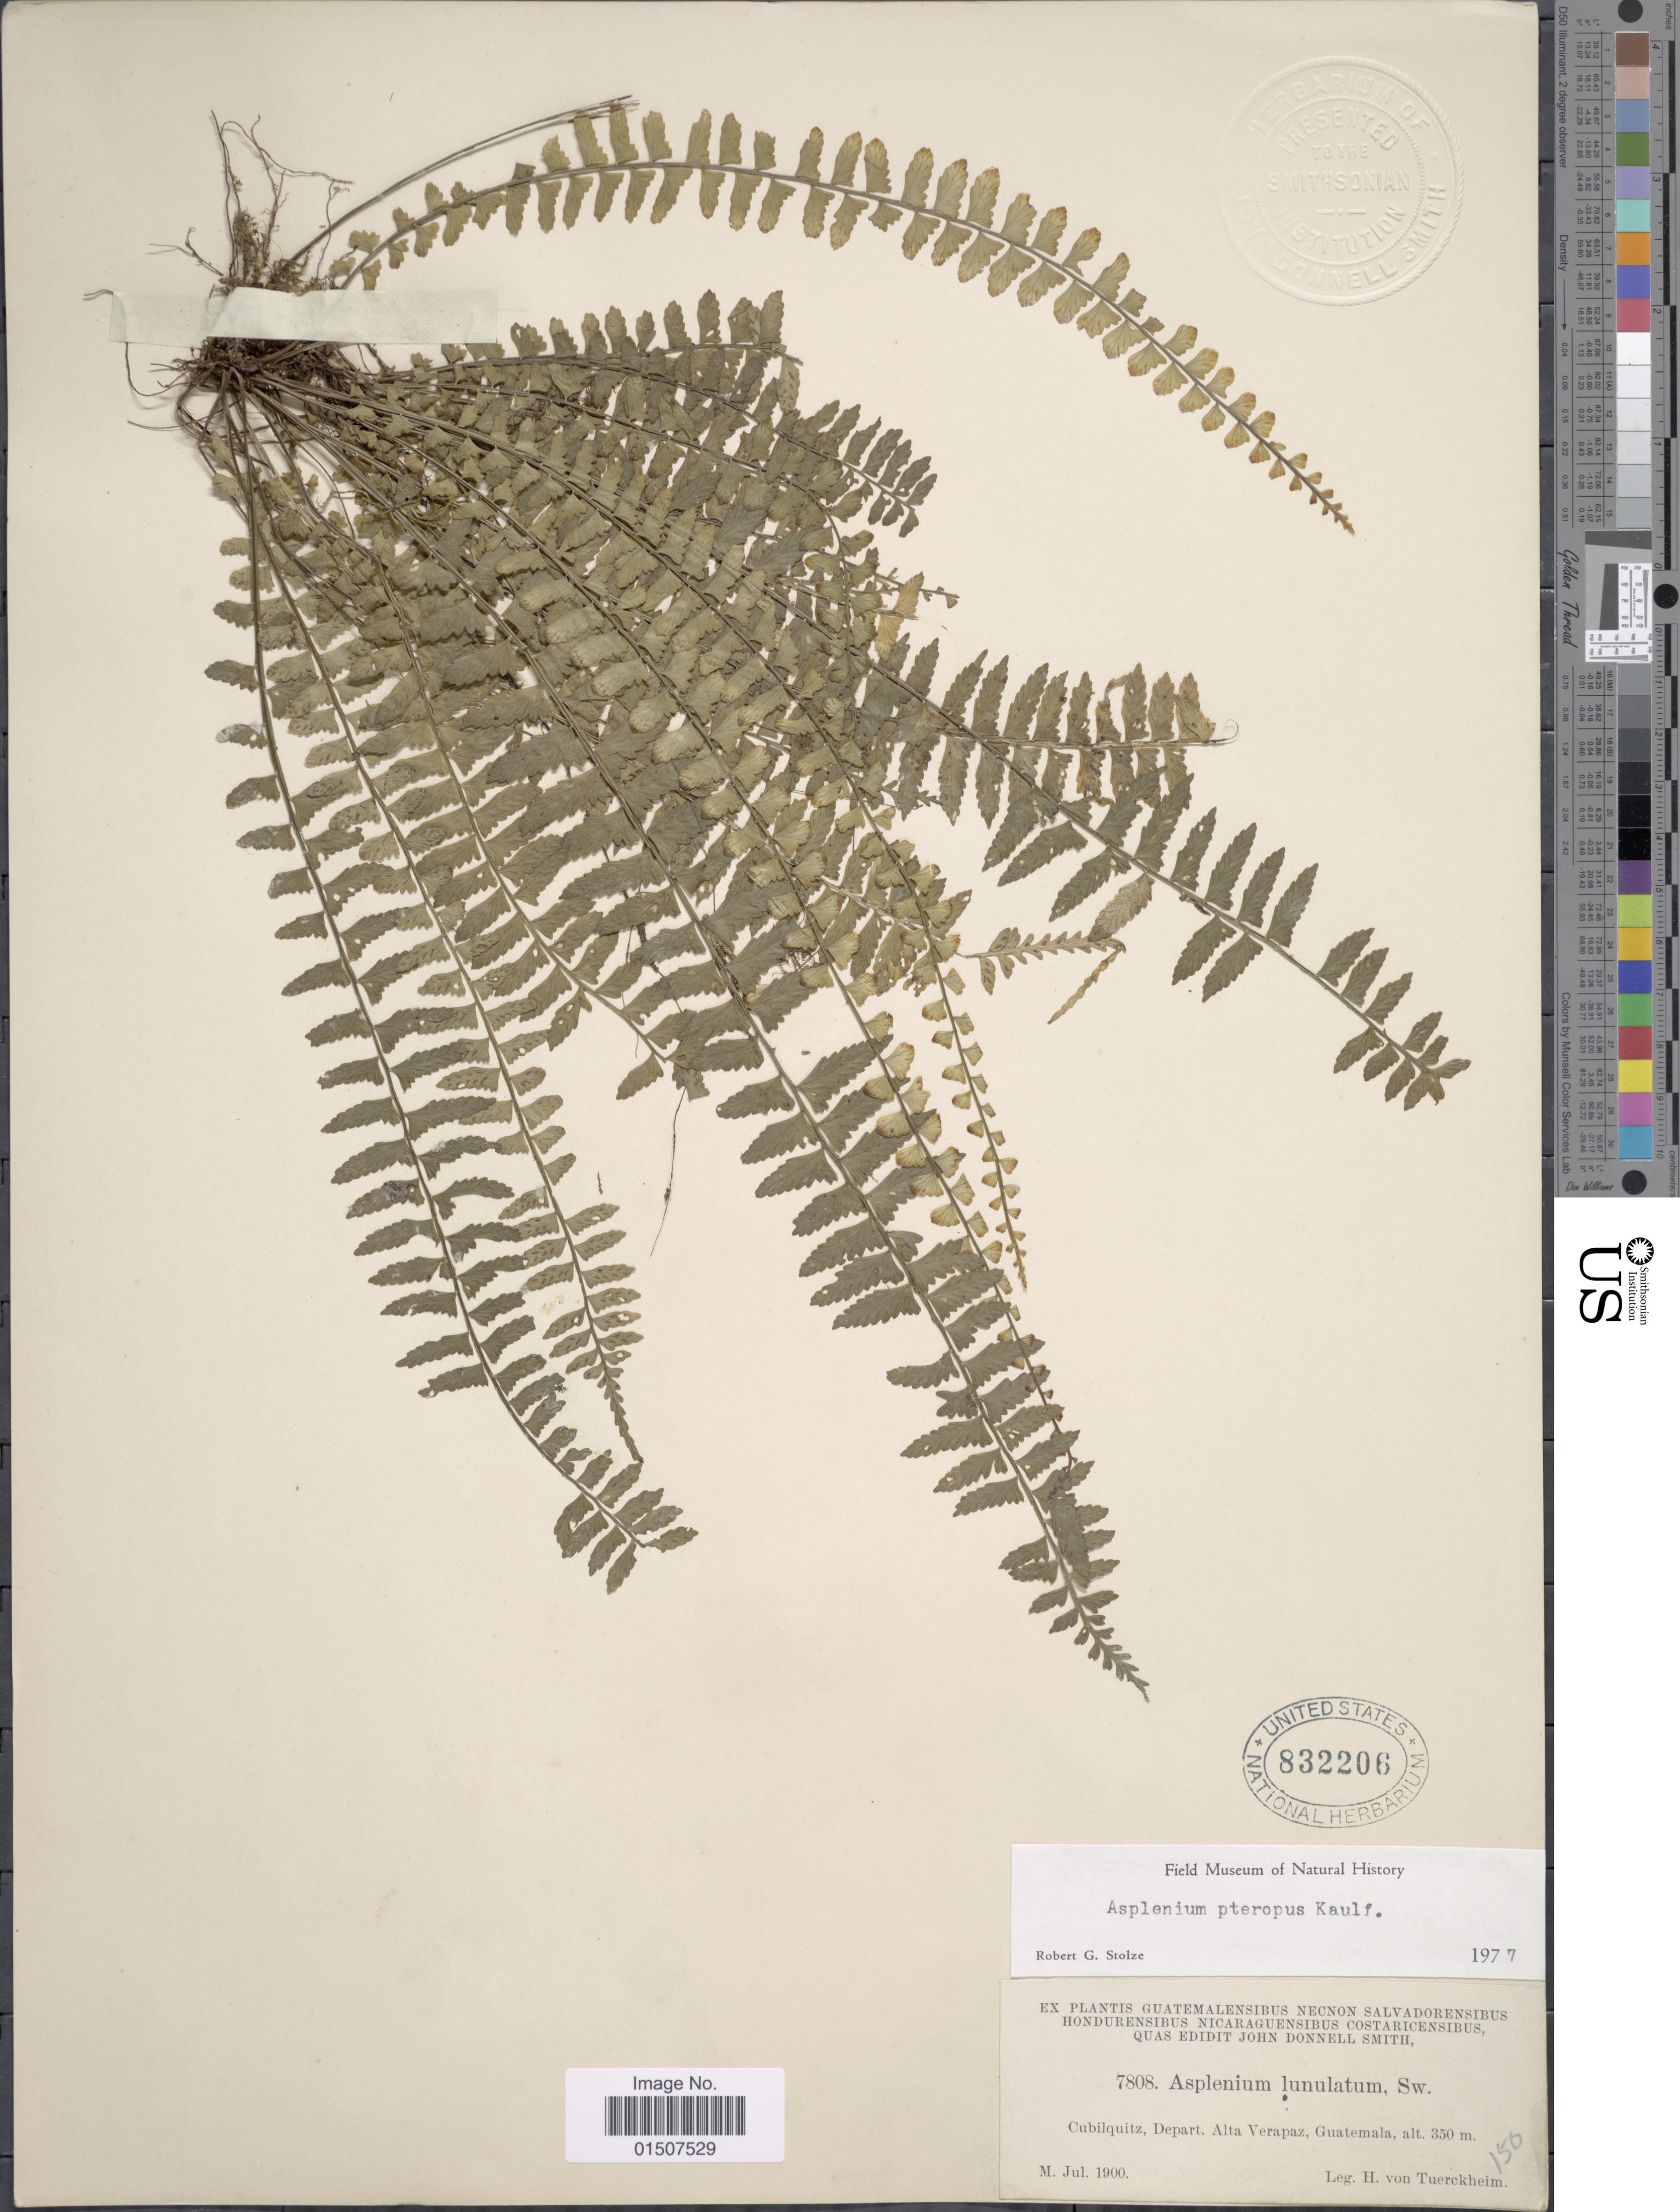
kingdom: Plantae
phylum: Tracheophyta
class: Polypodiopsida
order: Polypodiales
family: Aspleniaceae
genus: Asplenium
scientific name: Asplenium pteropus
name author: Kaulf.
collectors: H. Von Teurckheim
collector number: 7808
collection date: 1900-07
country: Guatemala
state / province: Alta Verapaz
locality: Cubilquitz, Depart. Alta Verapaz, Guatemala.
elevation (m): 350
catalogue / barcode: US 832206